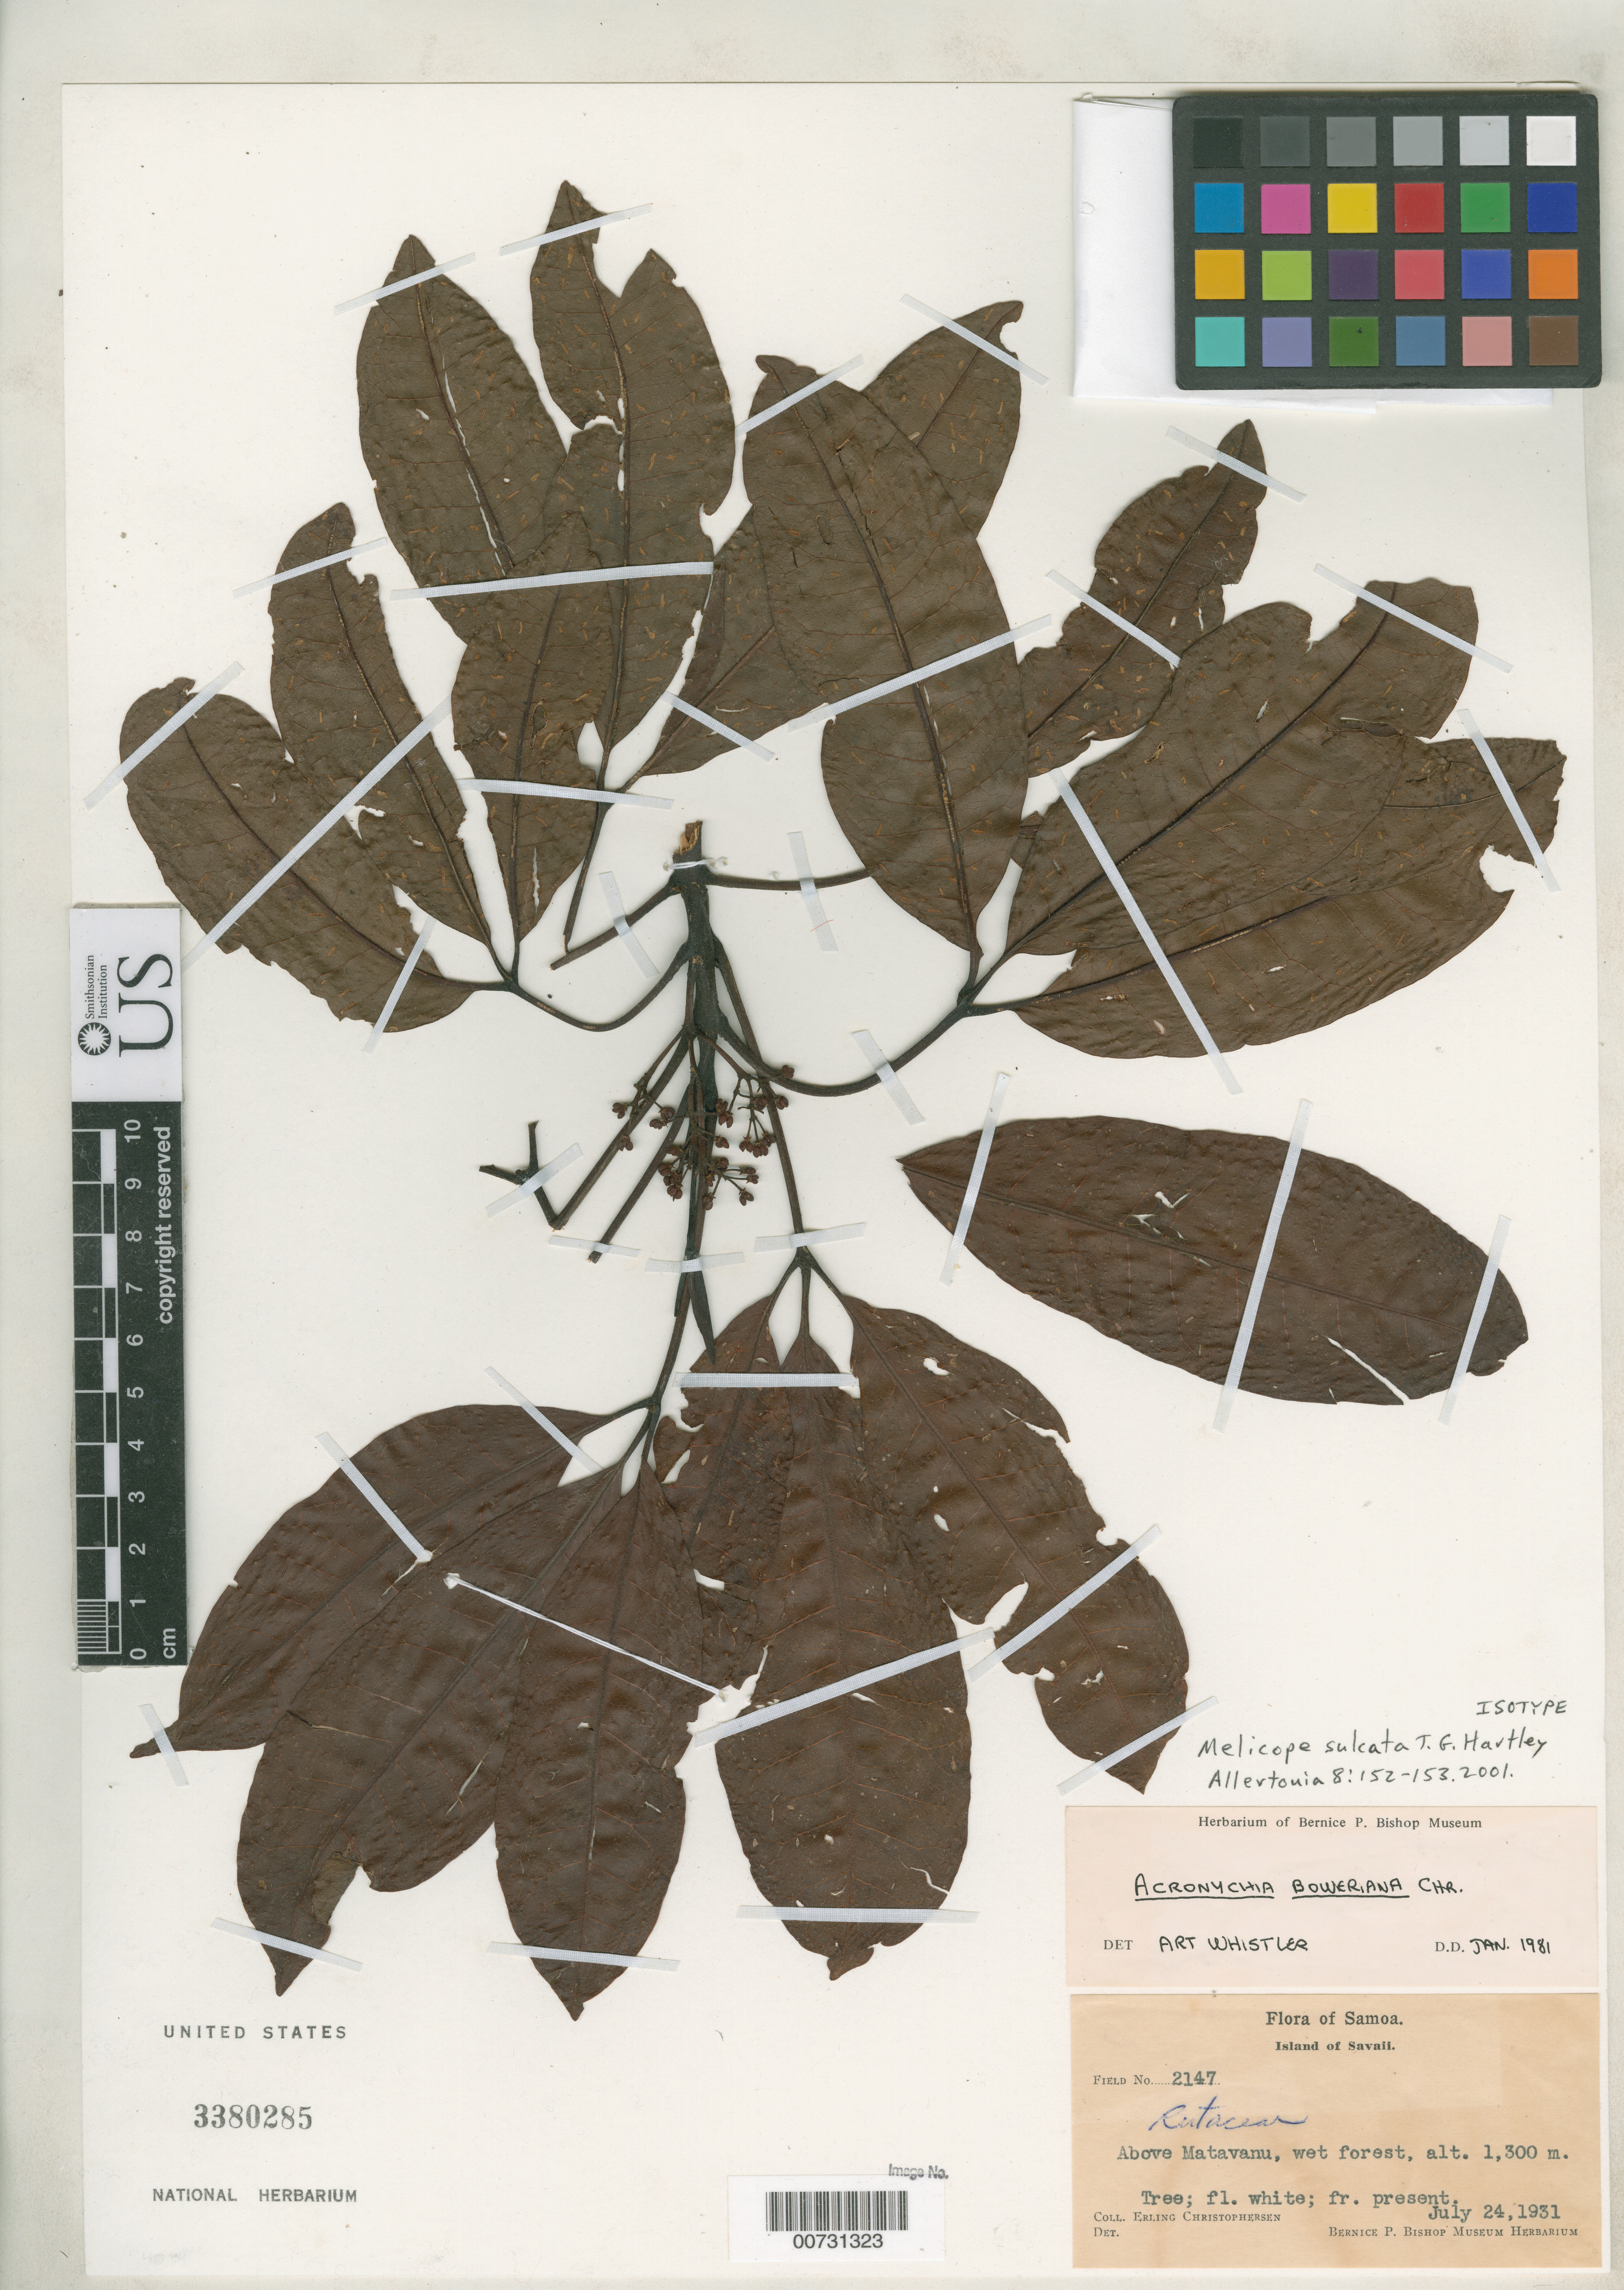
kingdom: Plantae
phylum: Tracheophyta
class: Magnoliopsida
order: Sapindales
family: Rutaceae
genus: Melicope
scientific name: Melicope sulcata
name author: T.G. Hartley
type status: Isotype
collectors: E. Christophersen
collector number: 2147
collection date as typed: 24 Jul 1931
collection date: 1931-07-24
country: Samoa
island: Savai'i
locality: Above Matavanu.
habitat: Wet forest.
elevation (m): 1300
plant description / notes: Protologue cites as "Christophersen & Hume 2147".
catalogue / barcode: US 3380285